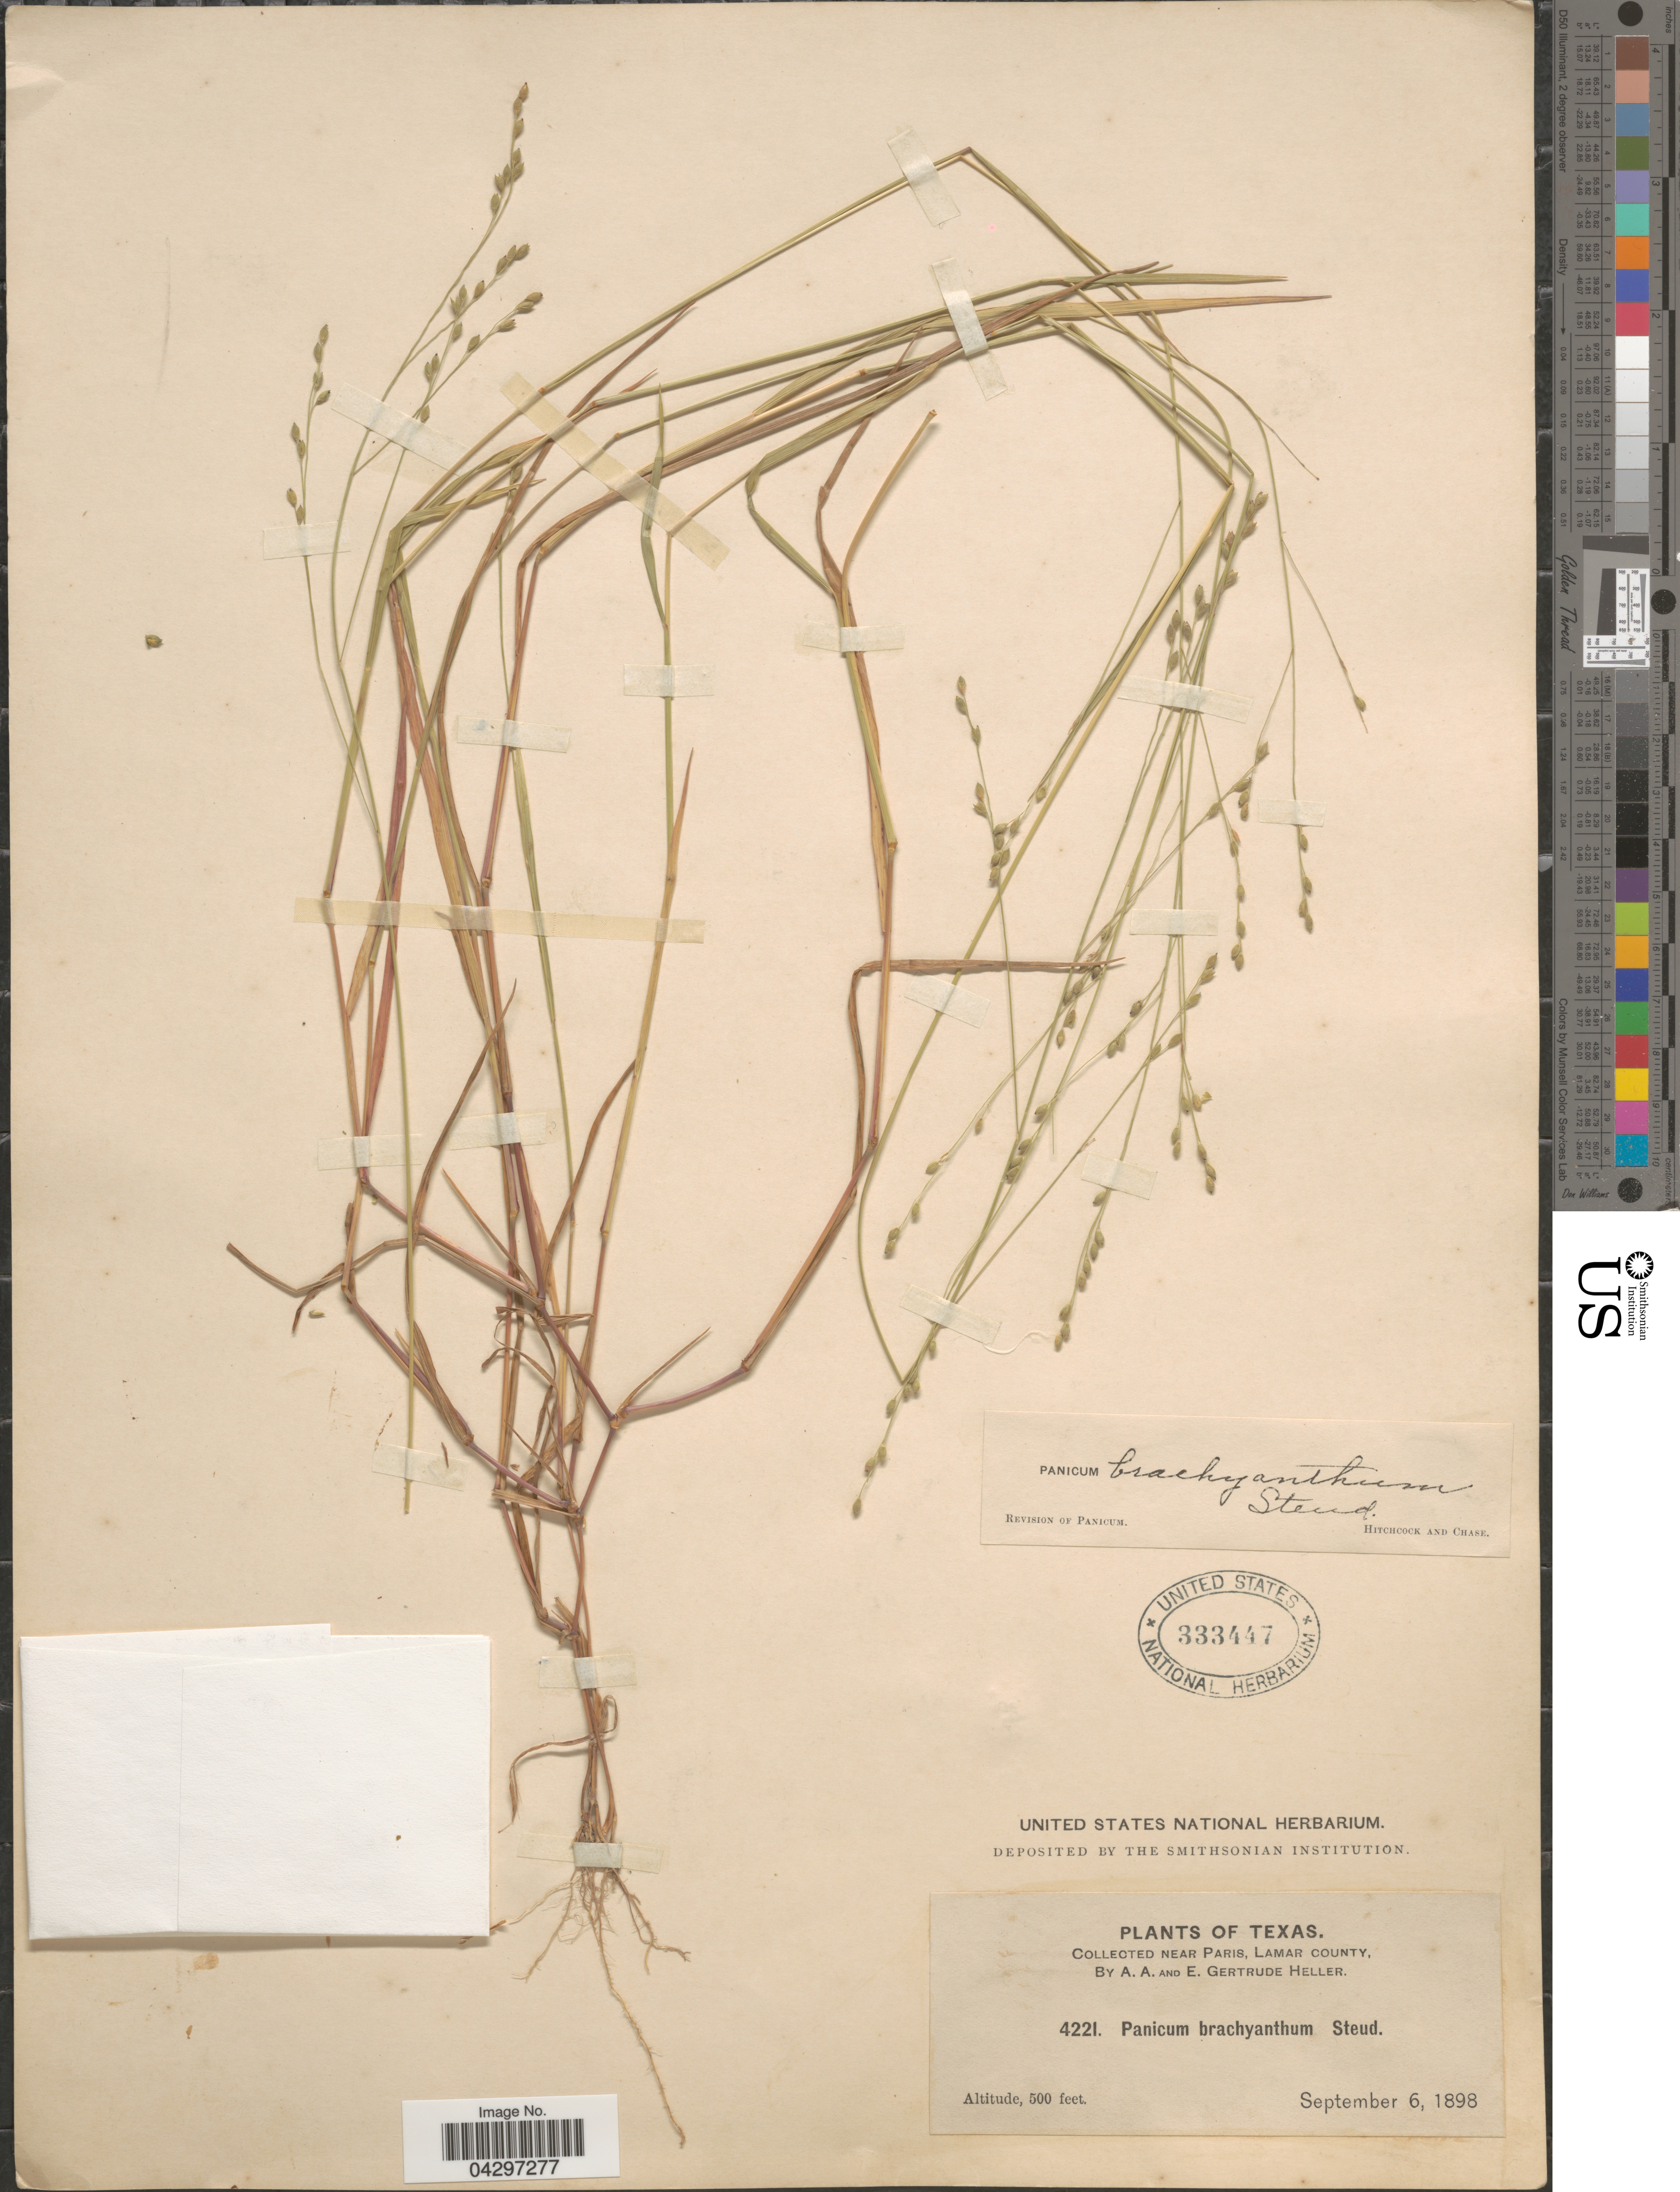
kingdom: Plantae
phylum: Tracheophyta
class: Liliopsida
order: Poales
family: Poaceae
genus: Panicum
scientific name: Panicum brachyanthum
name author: Steud.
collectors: A. A. Heller & E. G. Heller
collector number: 4221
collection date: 1898-09-06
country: United States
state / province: Texas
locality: Near Paris, Lamar county.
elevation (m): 152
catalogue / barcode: US 333447